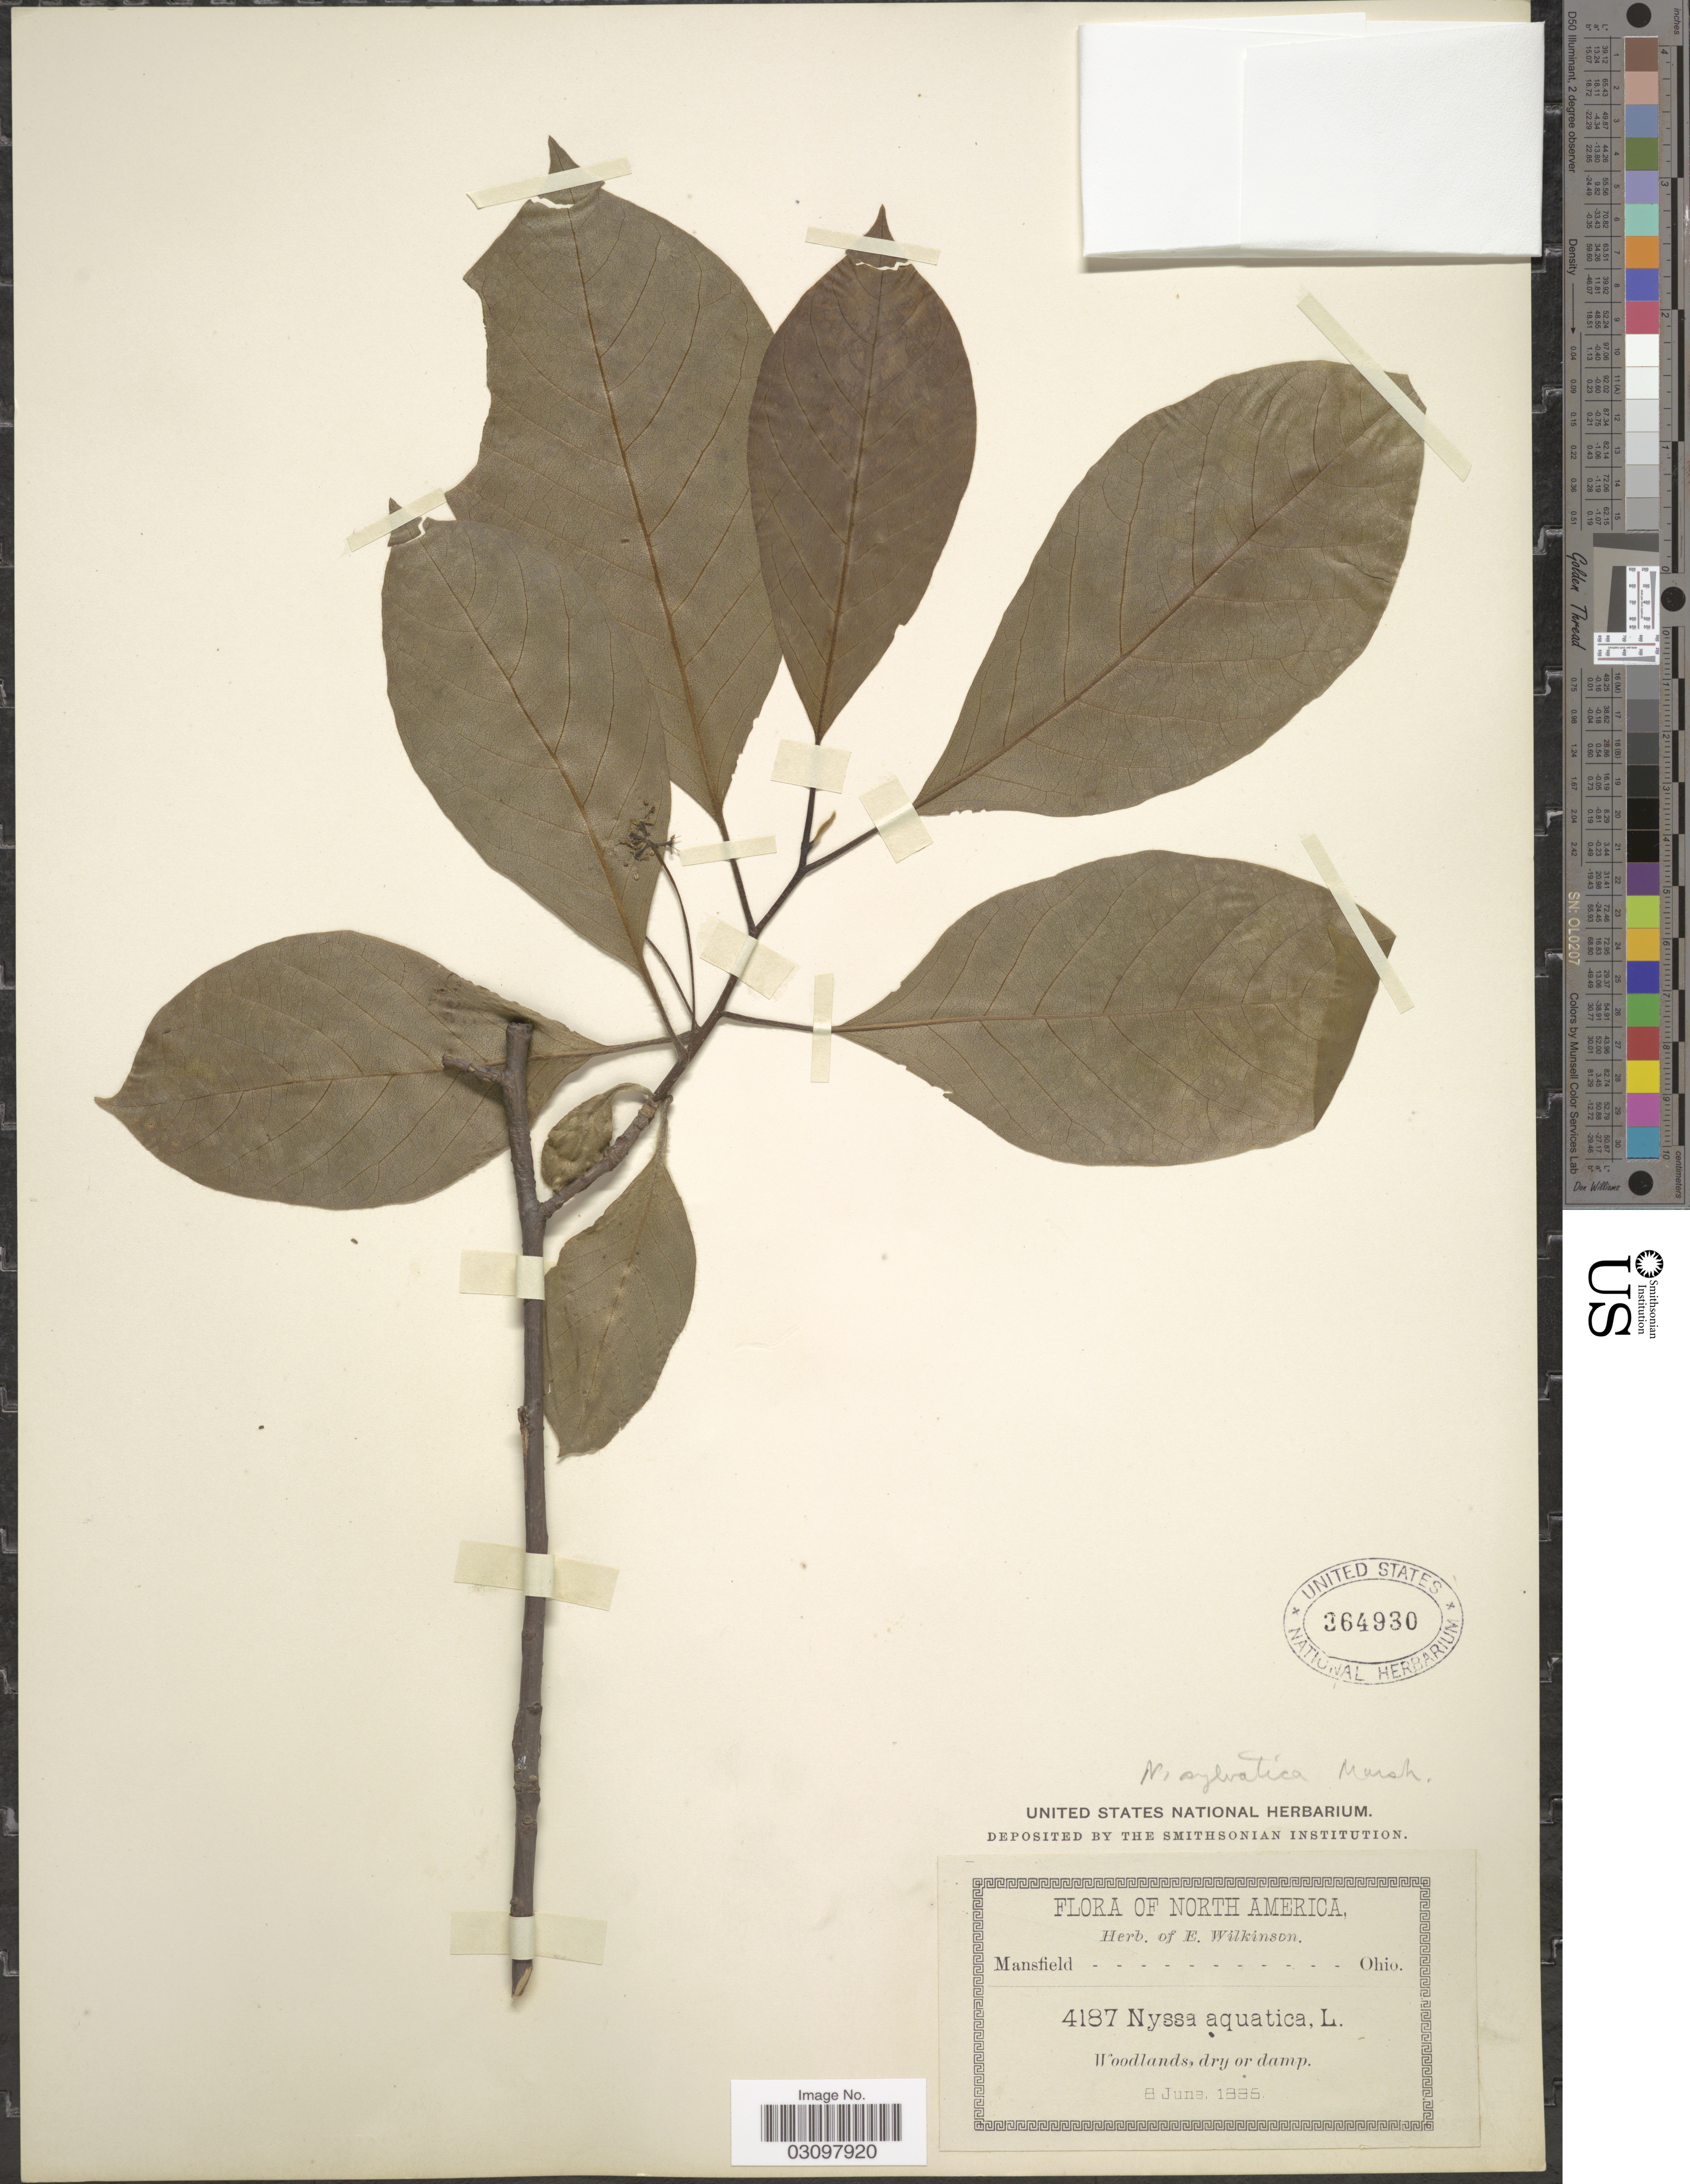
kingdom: Plantae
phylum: Tracheophyta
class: Magnoliopsida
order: Cornales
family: Nyssaceae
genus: Nyssa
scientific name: Nyssa sylvatica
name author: Marshall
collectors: ex herb. E. Wilkinson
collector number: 4187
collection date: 1886-06-08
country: United States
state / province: Ohio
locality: Mansfield.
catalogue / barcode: US 364930